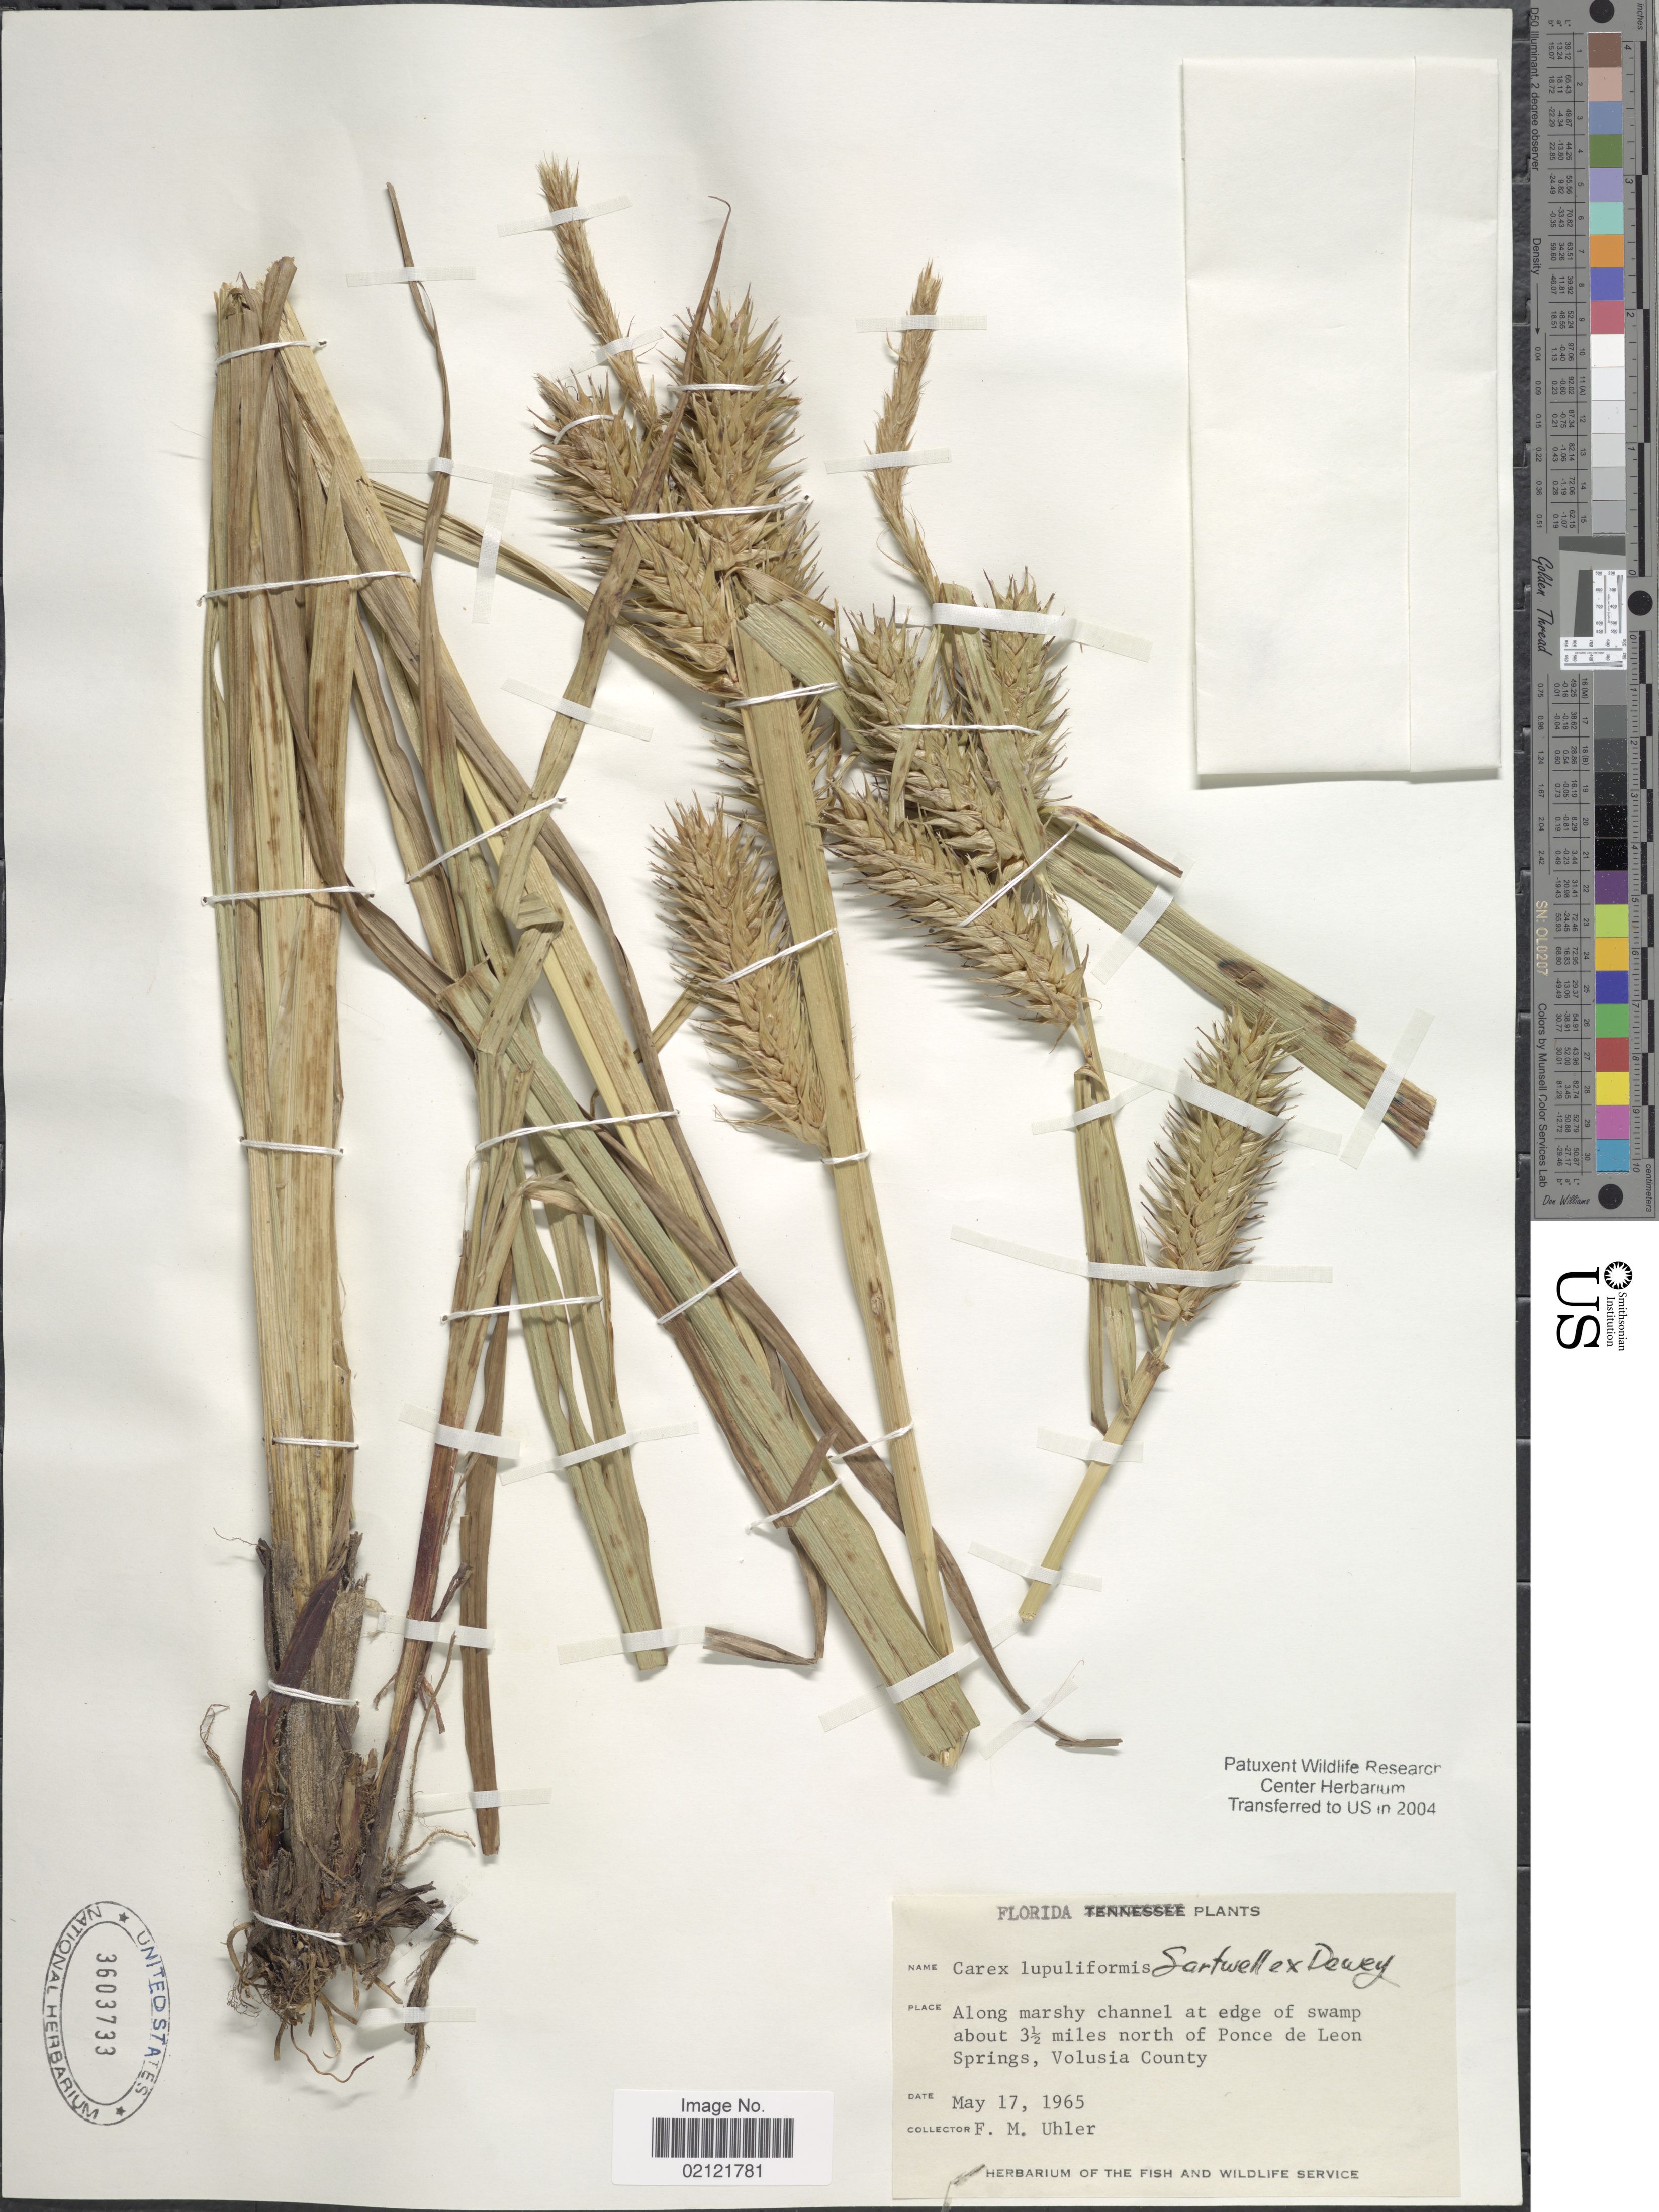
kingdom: Plantae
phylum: Tracheophyta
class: Liliopsida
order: Poales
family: Cyperaceae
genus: Carex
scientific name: Carex lupuliformis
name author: Sartwell ex Dewey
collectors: F. M. Uhler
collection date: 1965-05-17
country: United States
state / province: Florida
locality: Along marshy channel at edge of swamp about 3 ½ miles north of Ponce de Leon Springs, Volusia County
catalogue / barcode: US 3603733